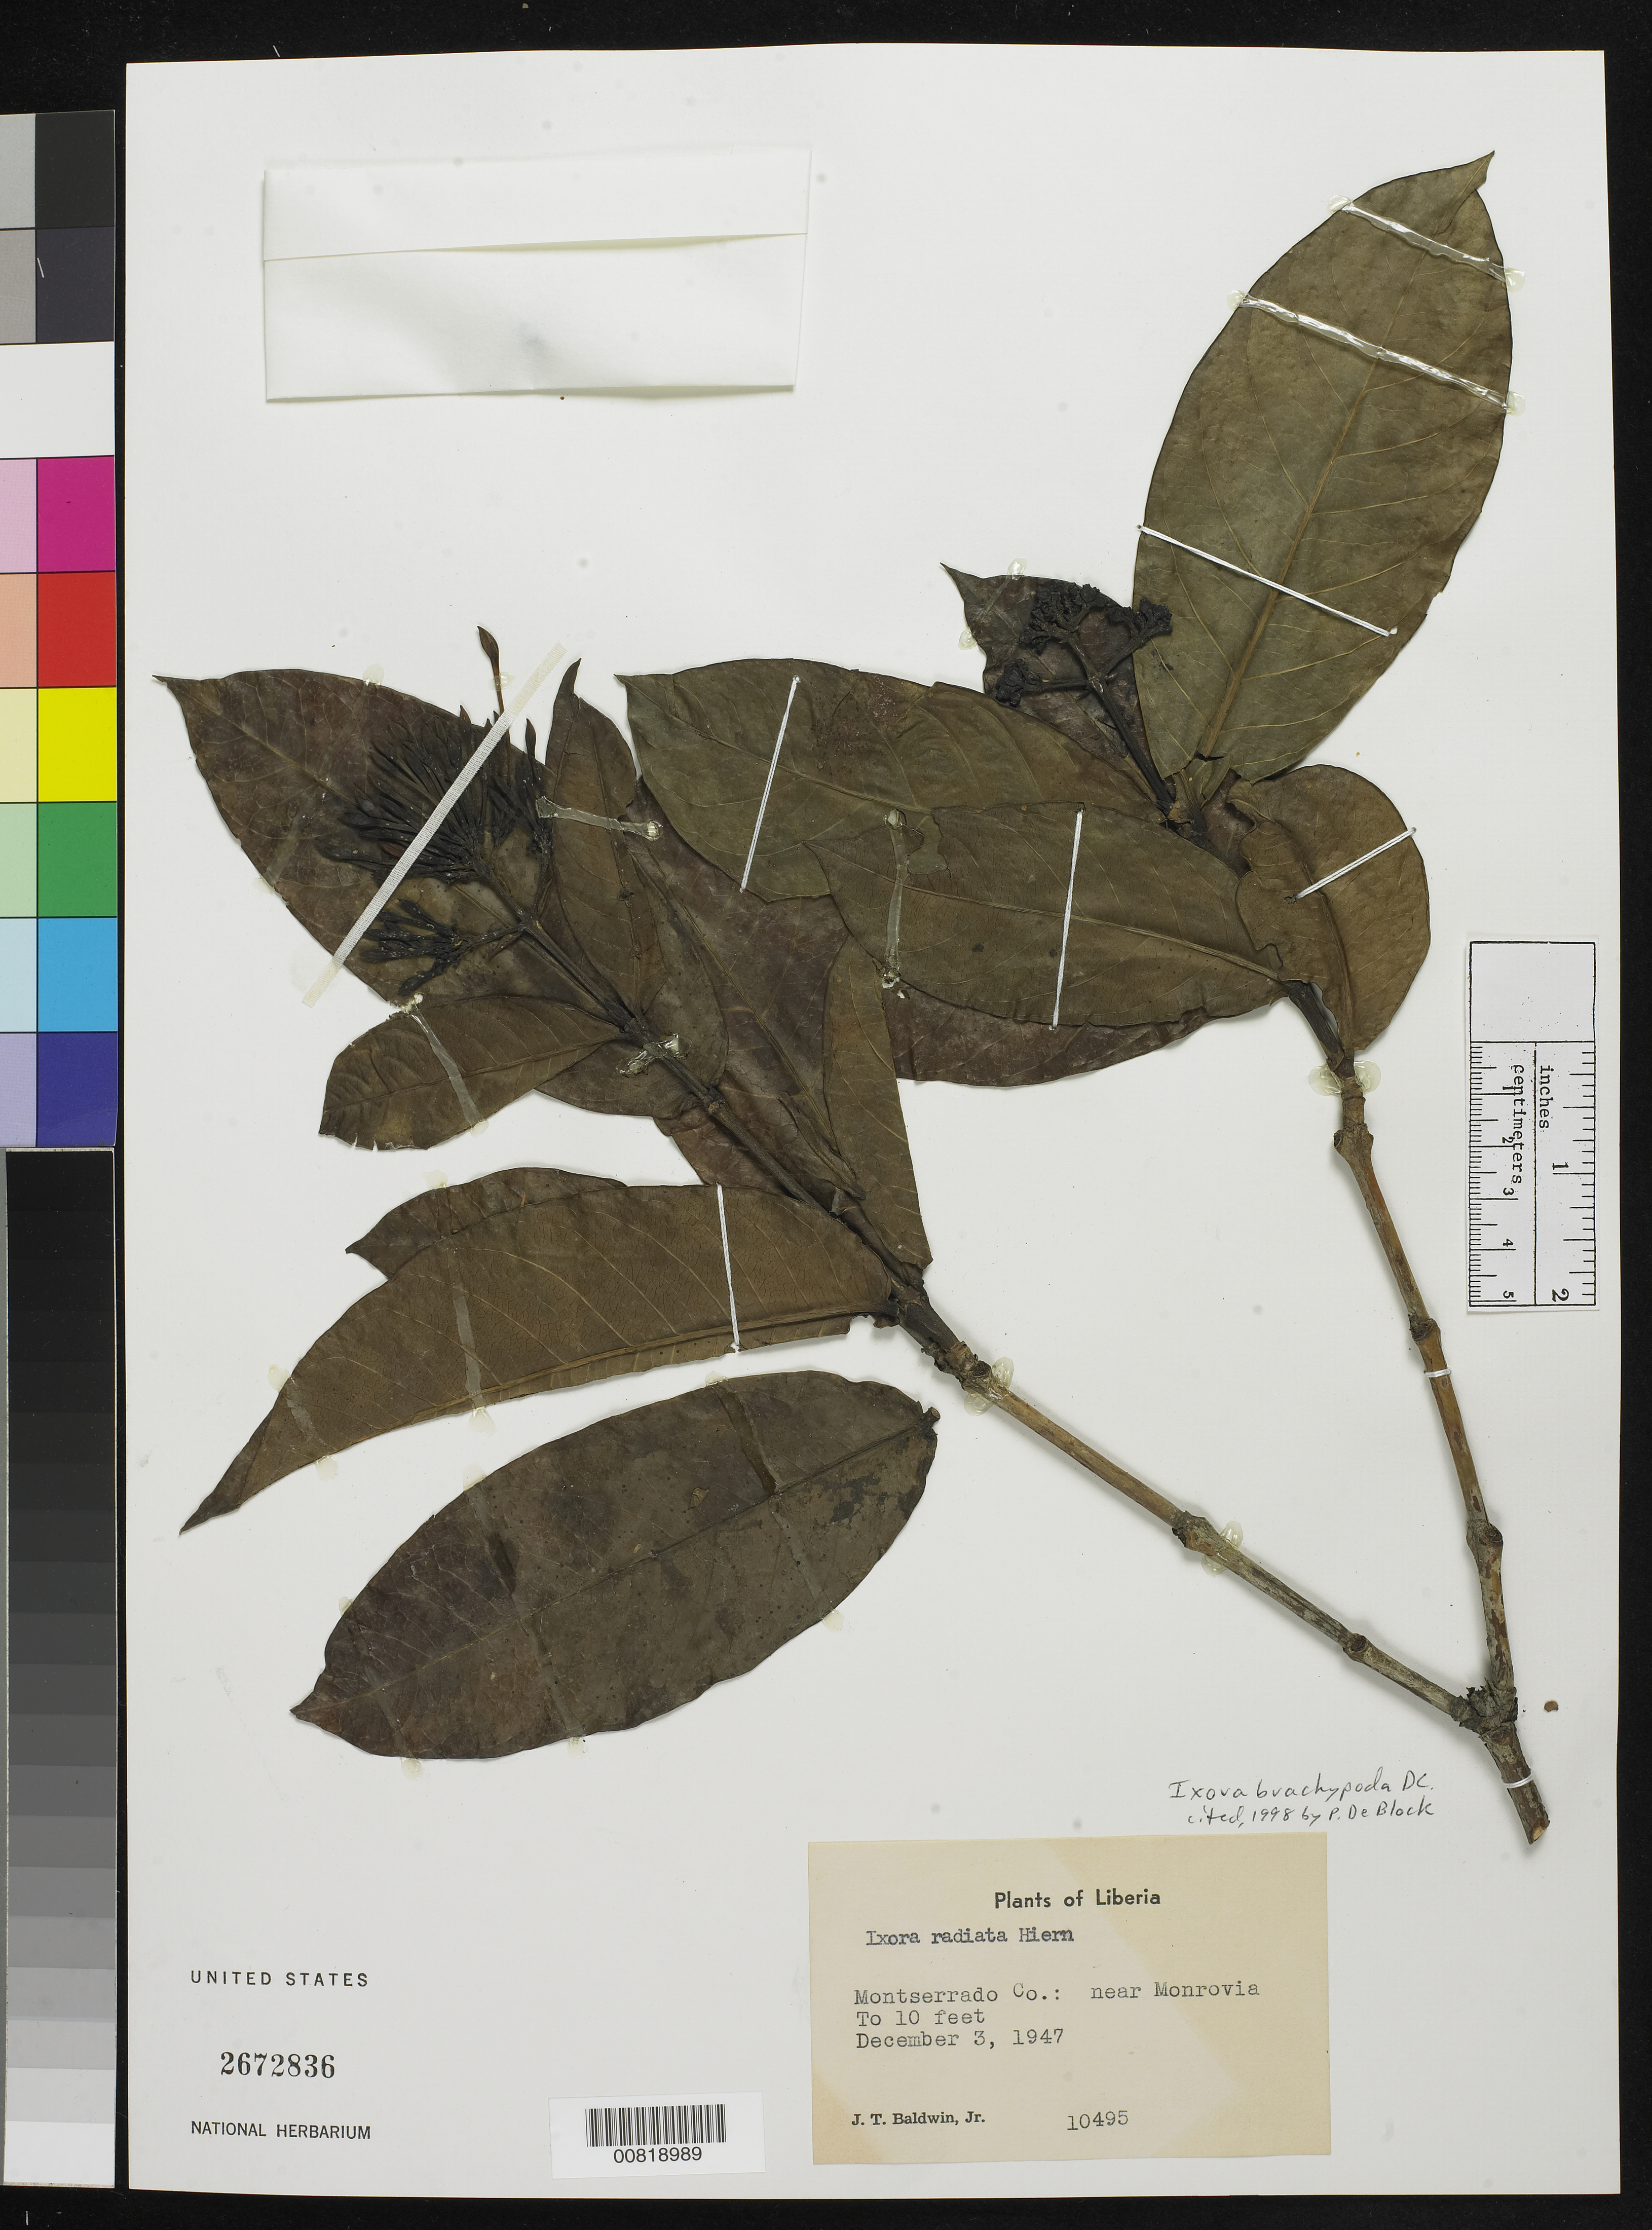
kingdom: Plantae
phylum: Tracheophyta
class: Magnoliopsida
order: Gentianales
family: Rubiaceae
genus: Ixora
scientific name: Ixora brachypoda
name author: DC.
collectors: J. T. Baldwin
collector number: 10495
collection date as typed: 3 Dec 1947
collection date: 1947-12-03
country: Liberia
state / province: Montserrado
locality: Near Monrovia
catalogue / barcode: US 2672836